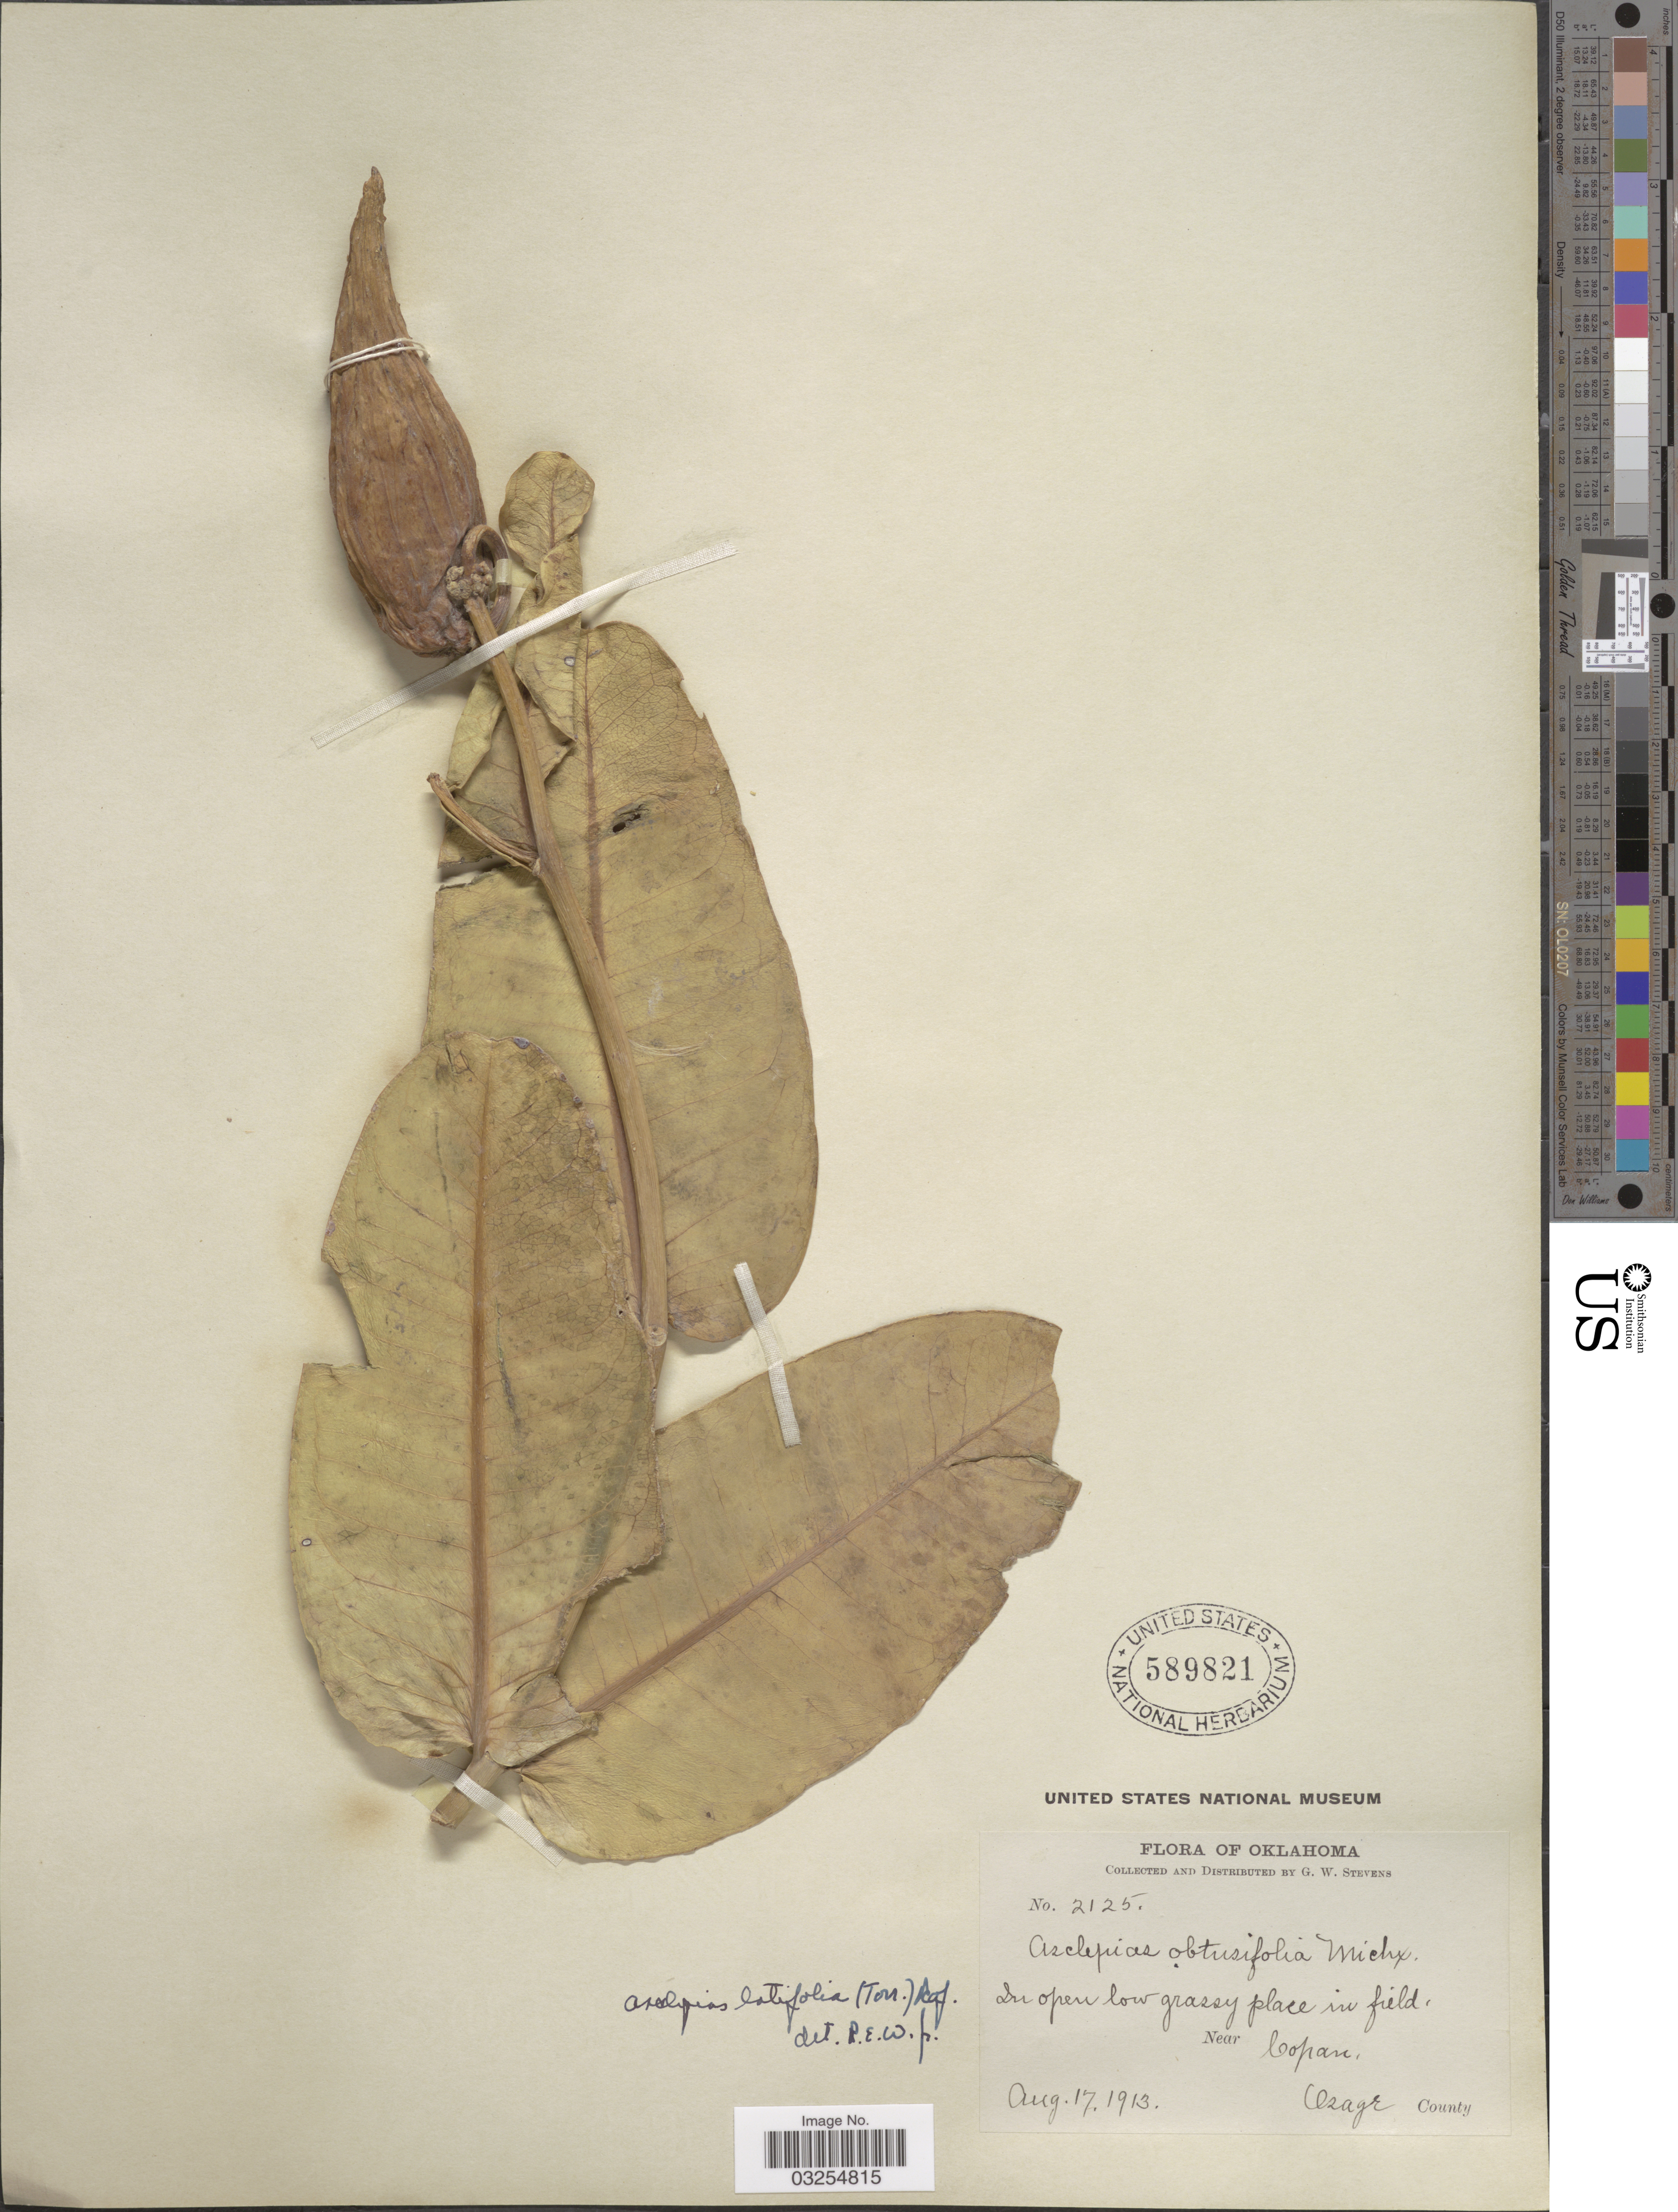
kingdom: Plantae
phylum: Tracheophyta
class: Magnoliopsida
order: Gentianales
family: Apocynaceae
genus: Asclepias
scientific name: Asclepias latifolia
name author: Torr.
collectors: G. W. Stevens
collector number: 2125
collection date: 1913-08-17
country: United States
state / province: Oklahoma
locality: In open low grassy place in field, Near Copan. Osage County.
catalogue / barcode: US 589821